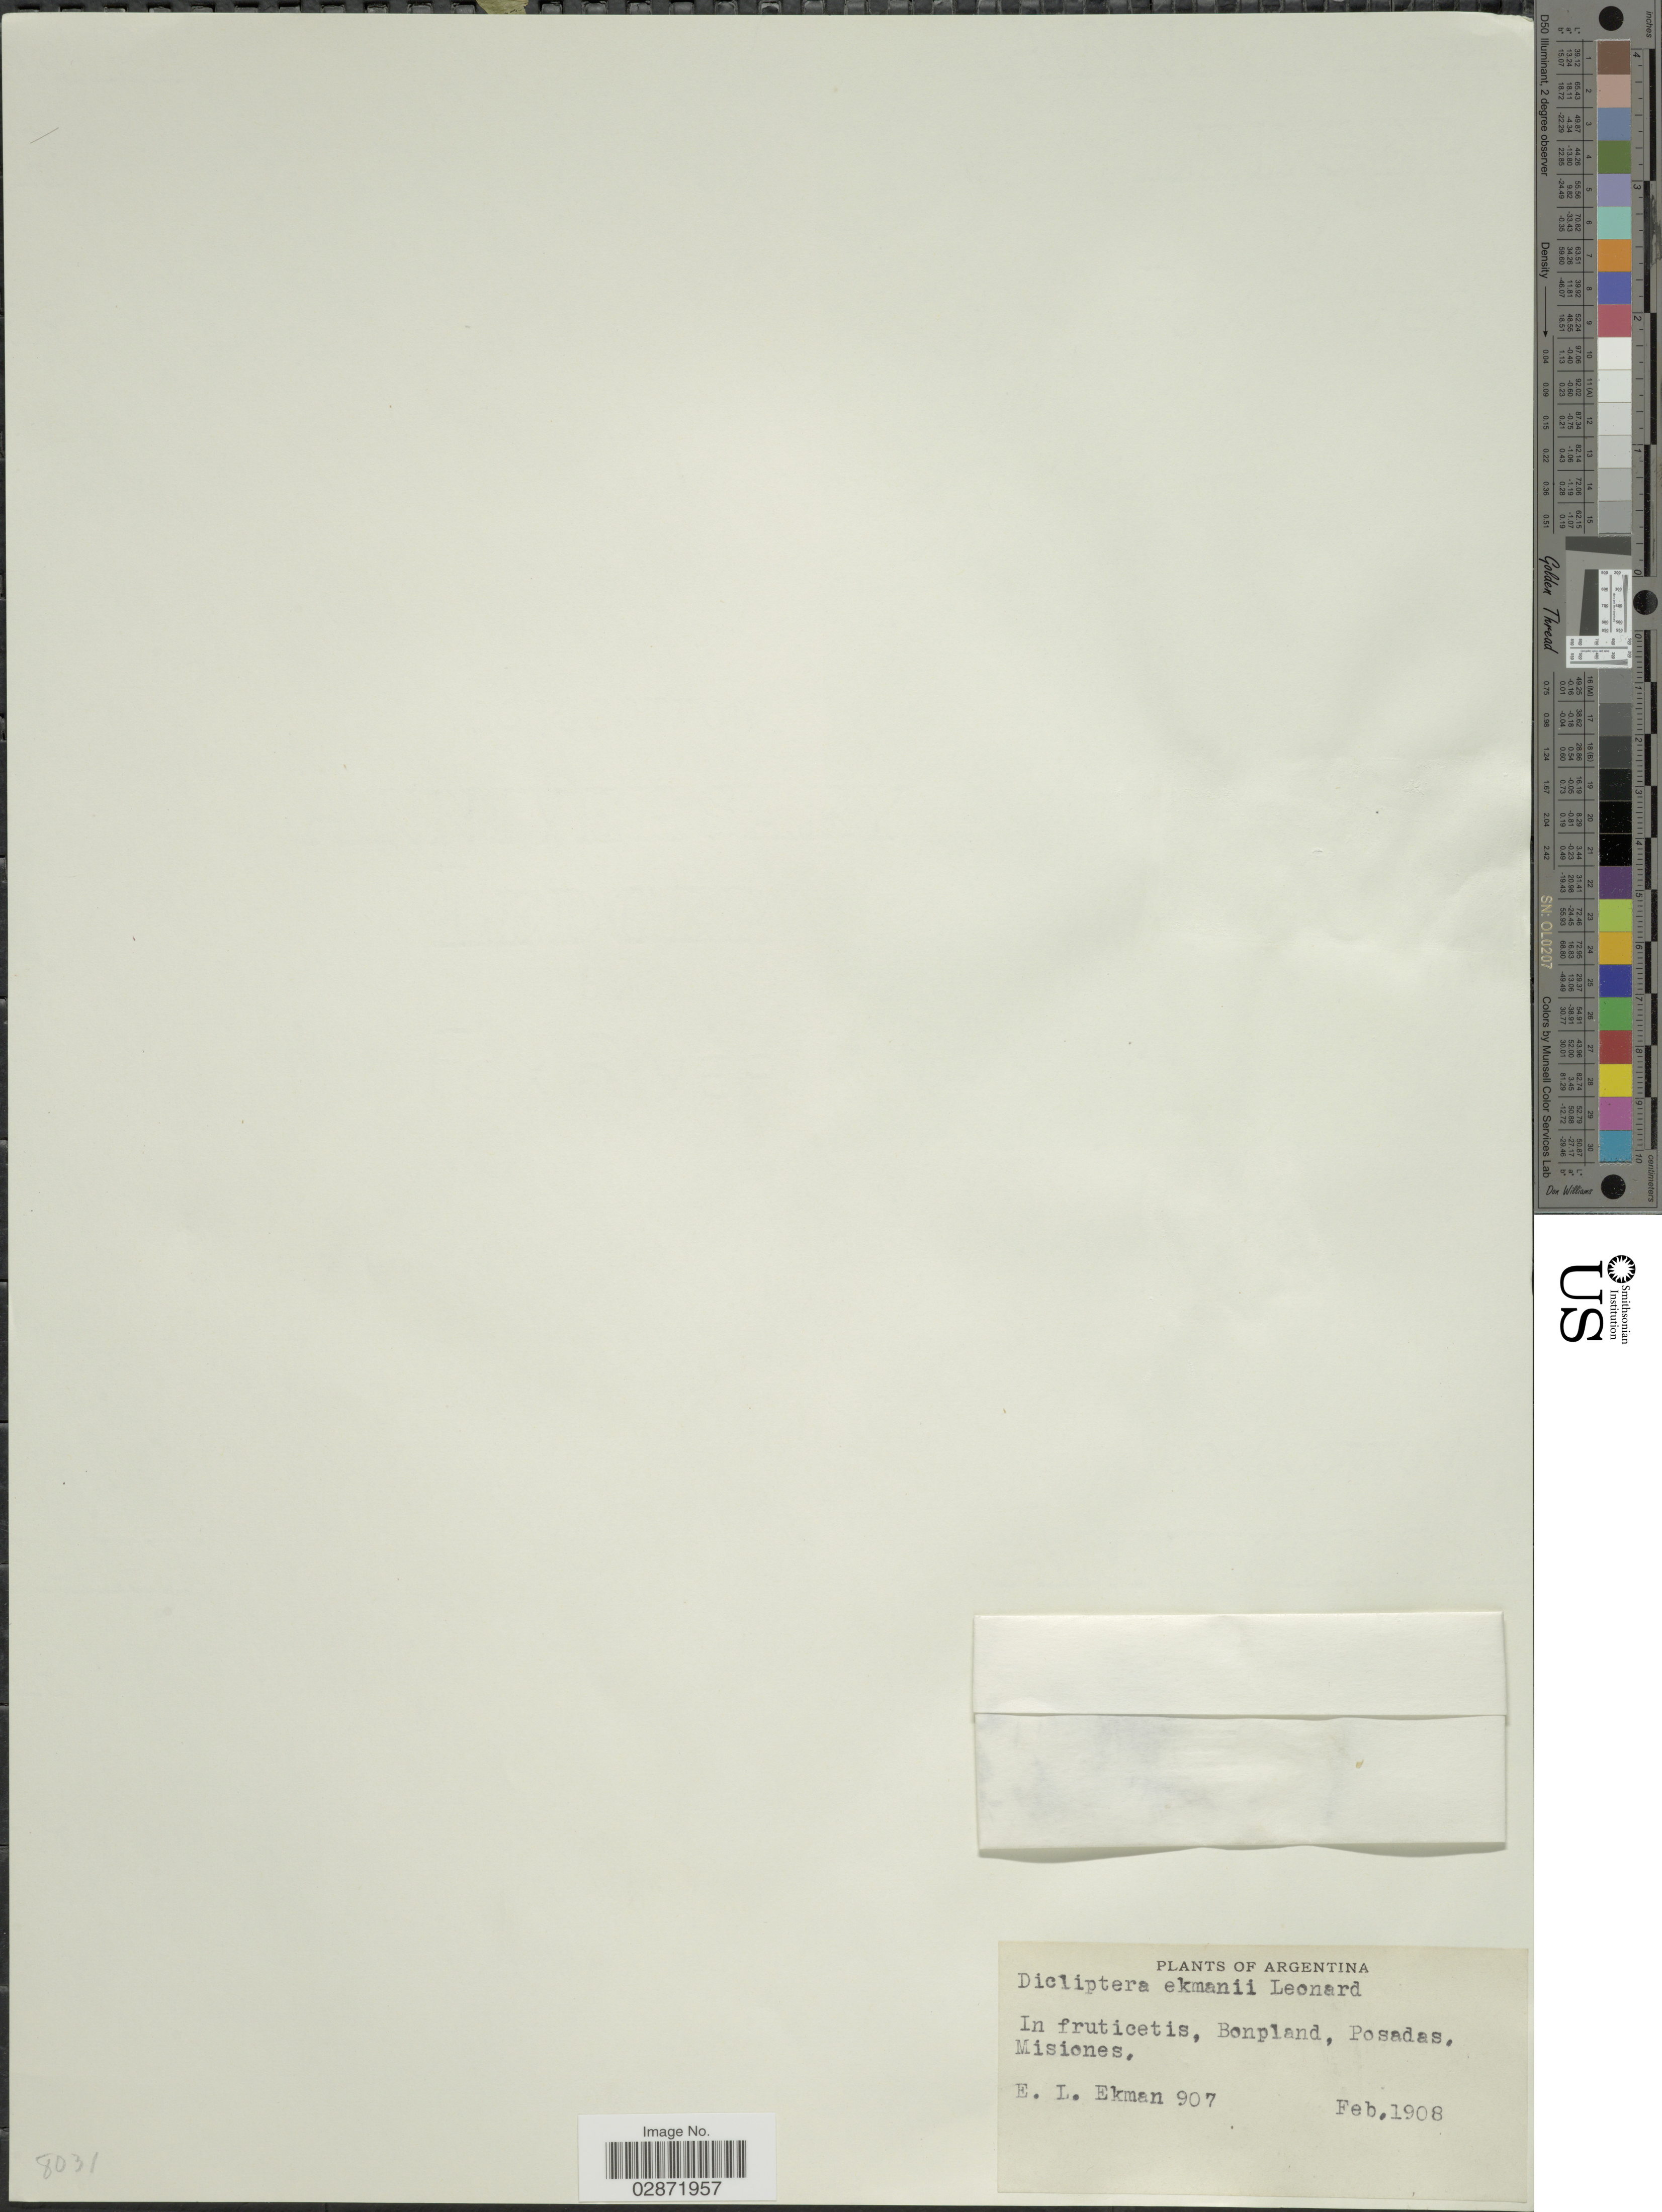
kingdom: Plantae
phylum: Tracheophyta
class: Magnoliopsida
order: Lamiales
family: Acanthaceae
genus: Dicliptera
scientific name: Dicliptera ekmanii Leonard sp. nov. ined.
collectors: E. L. Ekman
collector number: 907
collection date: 1908-02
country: Argentina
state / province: Misiones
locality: Bonpland, Posadas, Misiones.